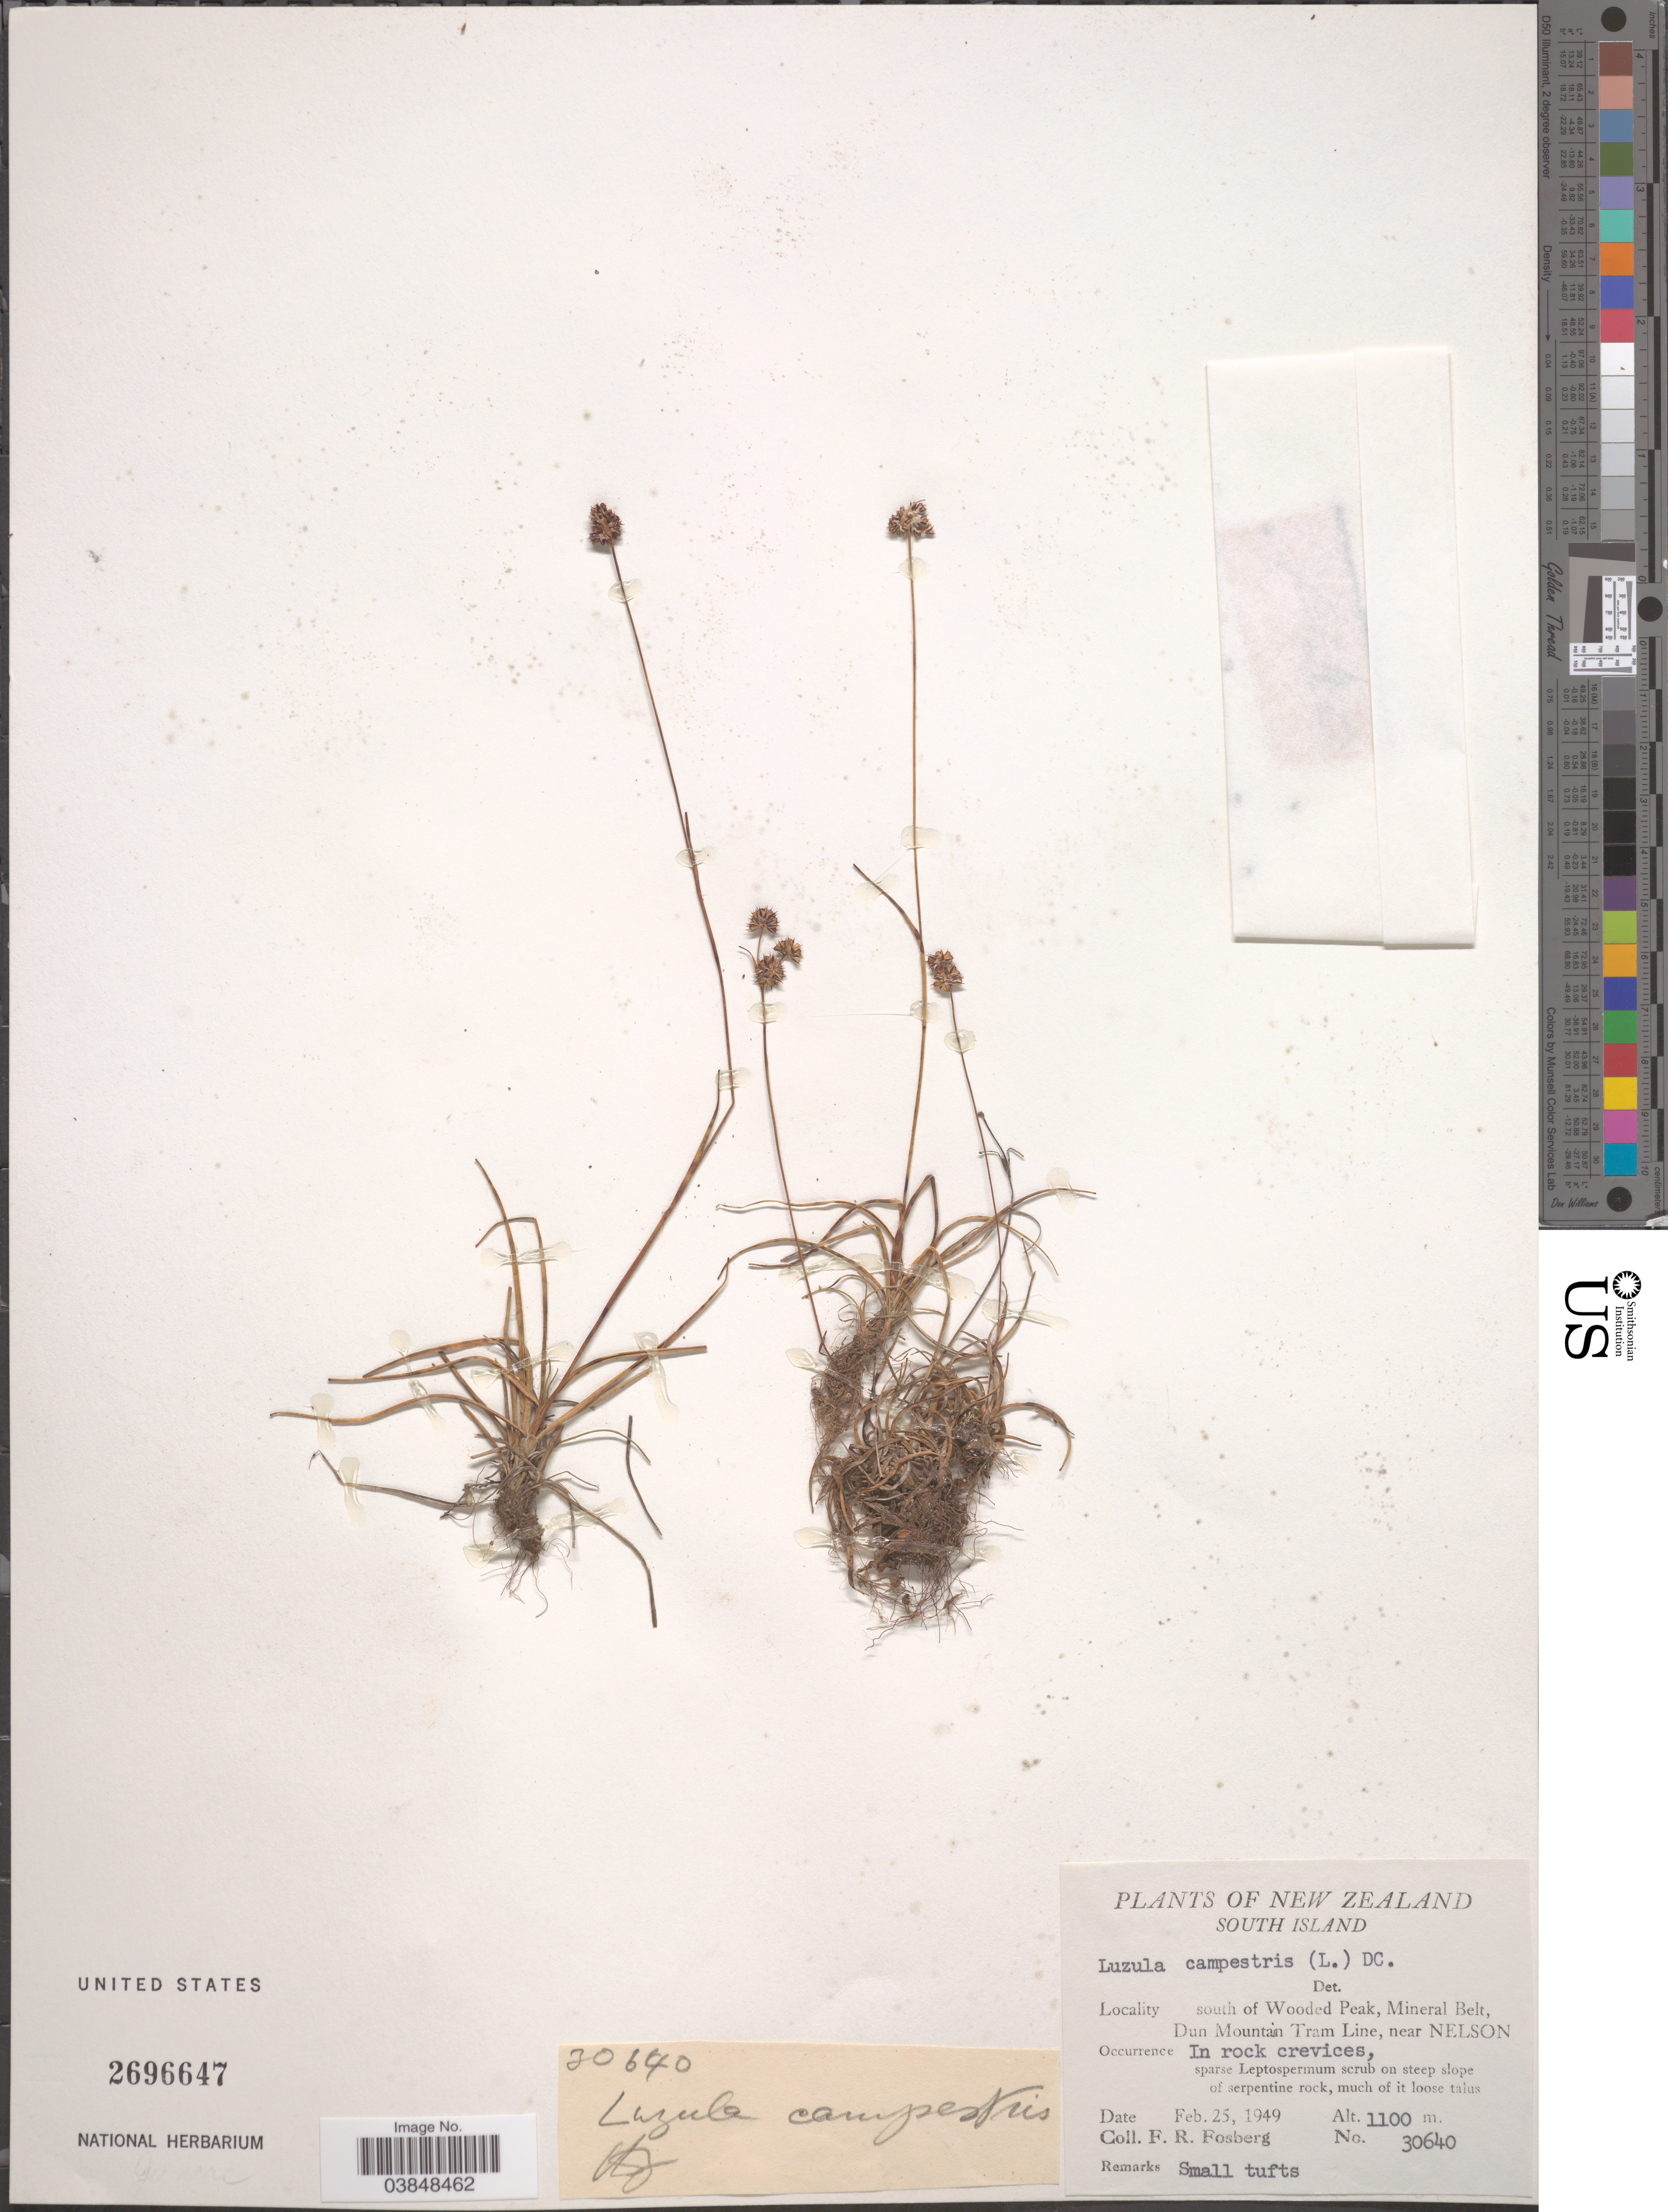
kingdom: Plantae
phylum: Tracheophyta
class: Liliopsida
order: Poales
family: Juncaceae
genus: Luzula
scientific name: Luzula campestris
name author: (L.) DC.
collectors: F. R. Fosberg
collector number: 30640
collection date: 1949-02-25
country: New Zealand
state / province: Nelson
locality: South Island. South of Wooded Peak, Mineral Belt, Dun Mountain Tram Line, near Nelson. On steep slope of serpentine rock.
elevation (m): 1100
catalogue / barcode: US 2696647